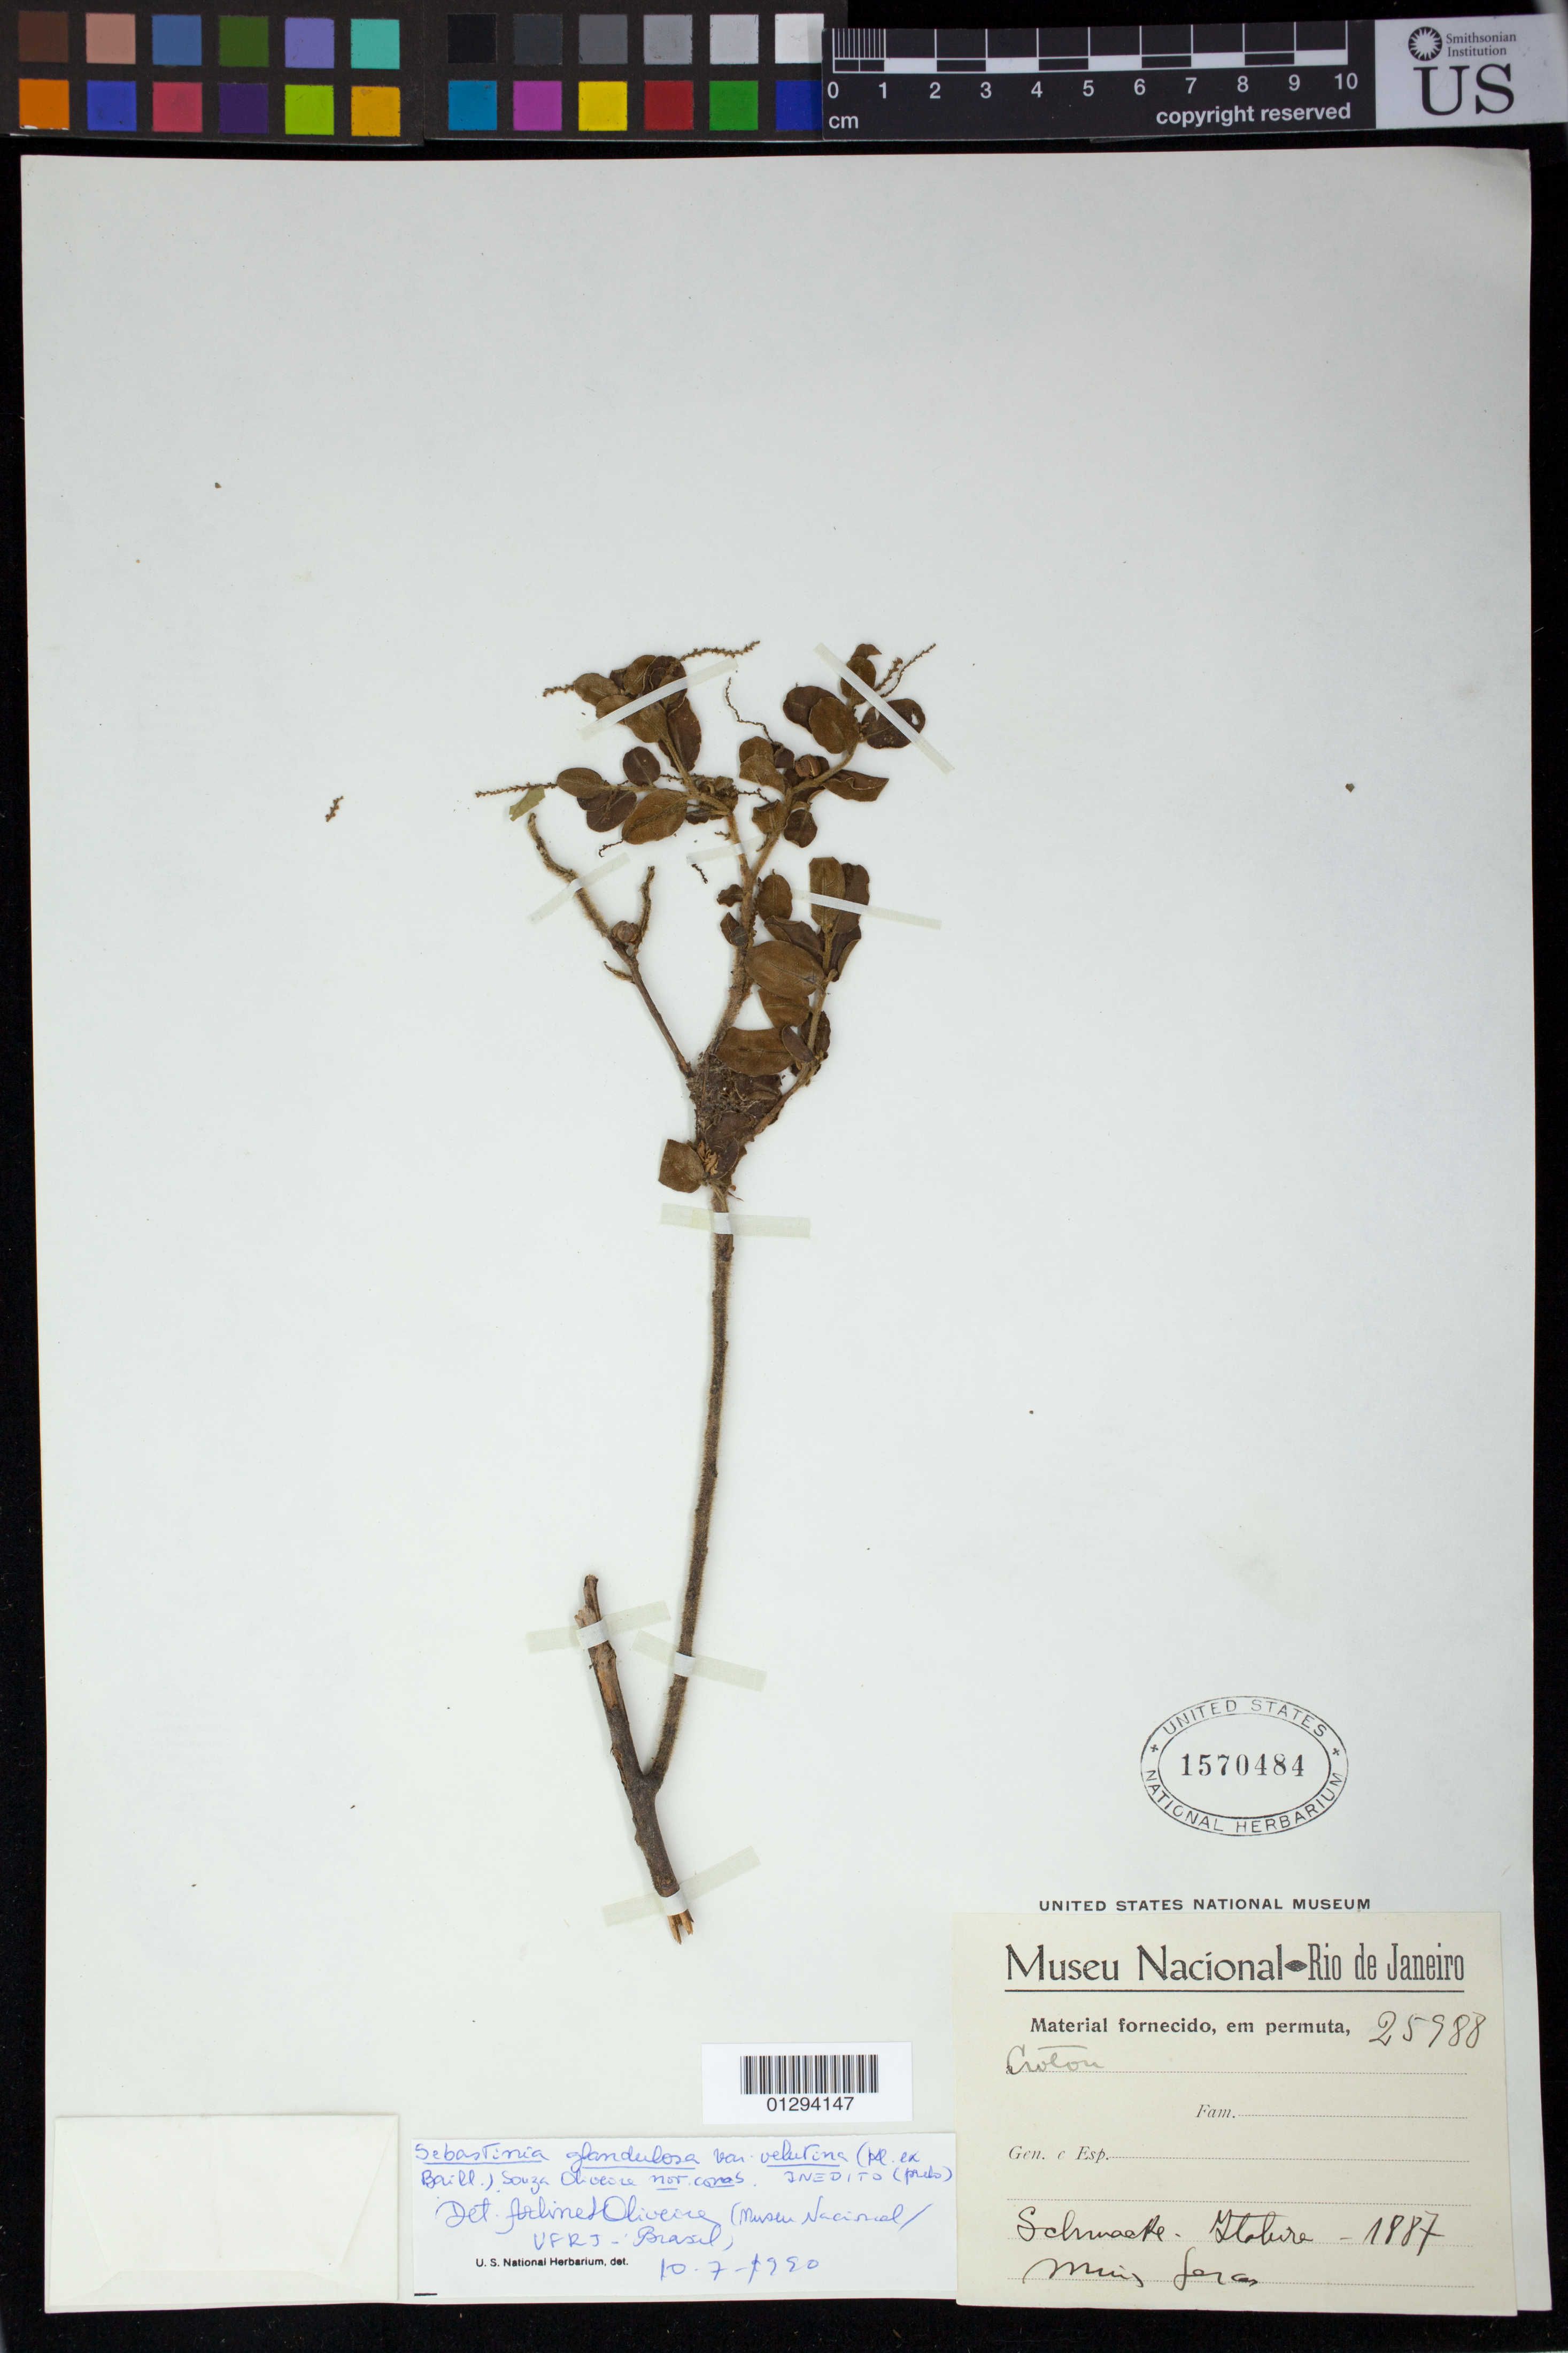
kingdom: Plantae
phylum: Tracheophyta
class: Magnoliopsida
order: Malpighiales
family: Euphorbiaceae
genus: Senefeldera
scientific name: Senefeldera glandulosa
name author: (Sw.) Müll. Arg.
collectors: C. A. W. Schwacke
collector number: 25988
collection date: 1887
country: Brazil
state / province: Minas Gerais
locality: Italure [possibly Itapore]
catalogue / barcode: US 1570484